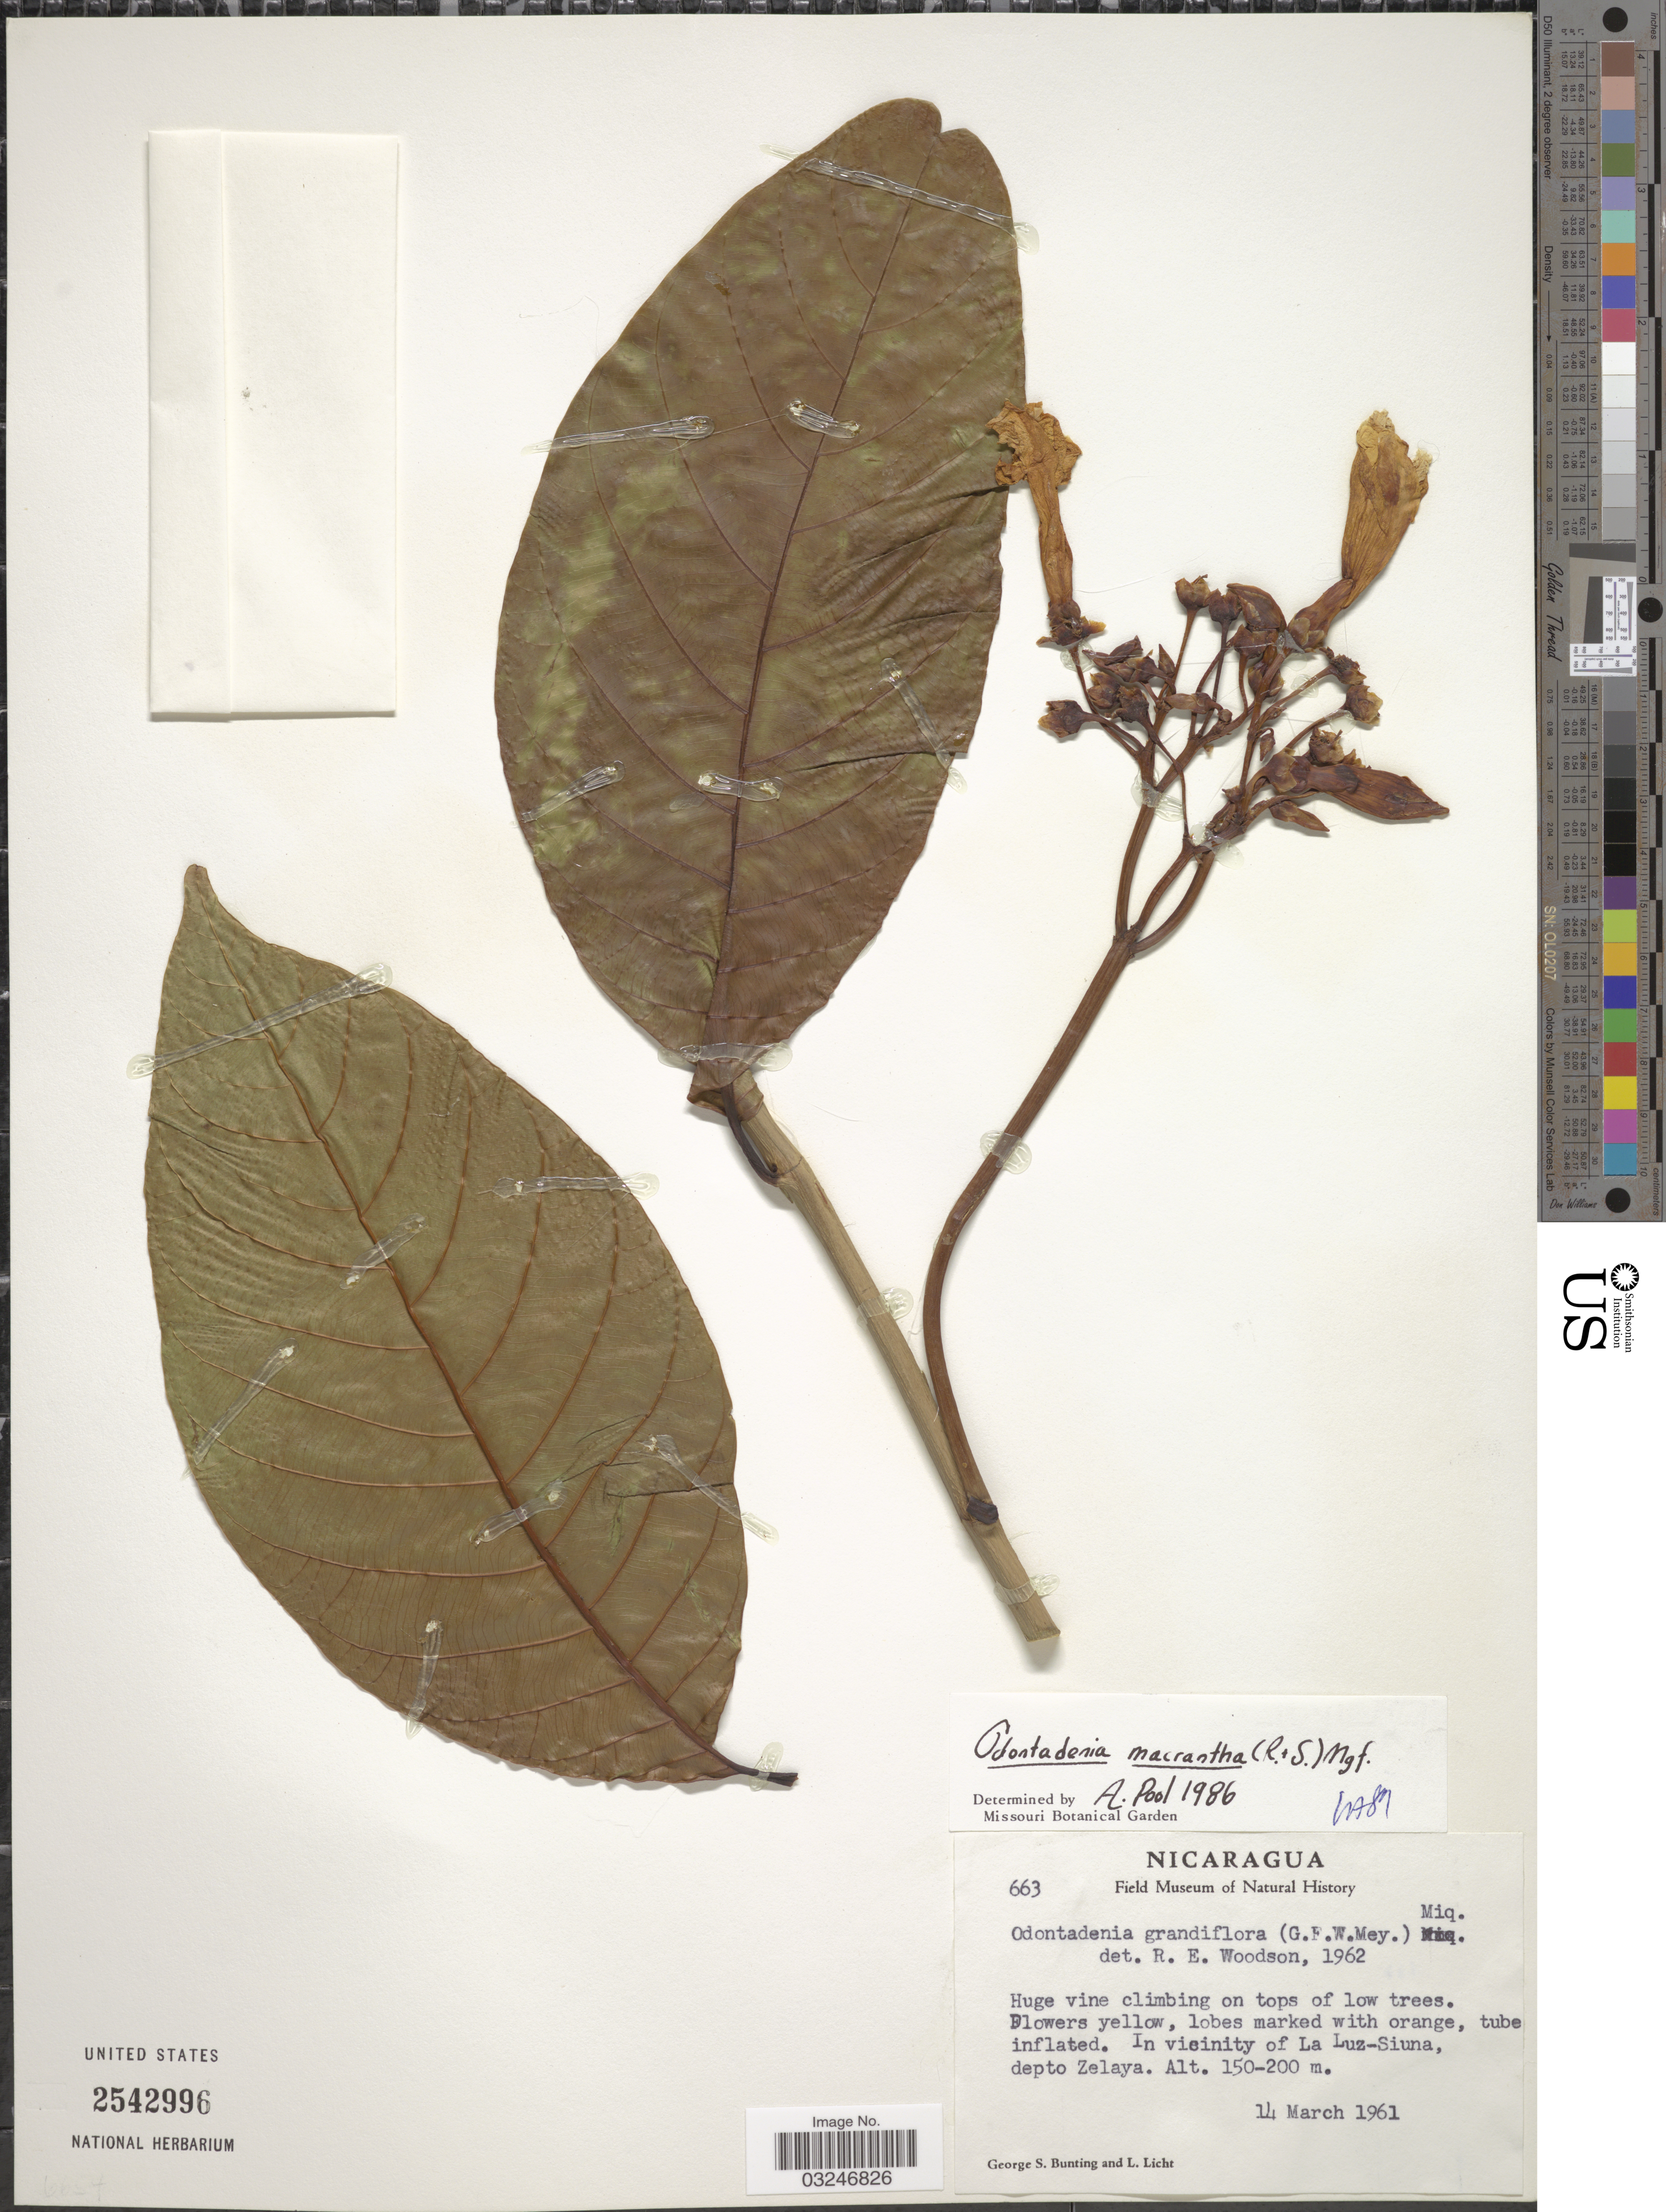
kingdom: Plantae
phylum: Tracheophyta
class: Magnoliopsida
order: Gentianales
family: Apocynaceae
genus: Odontadenia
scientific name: Odontadenia macrantha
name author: (Roem. & Schult.) Markgr.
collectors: G. S. Bunting & L. Licht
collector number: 663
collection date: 1961-03-14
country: Nicaragua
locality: In vicinity of La Luz-Siuna, depto Zelaya.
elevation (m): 150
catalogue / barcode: US 2542996